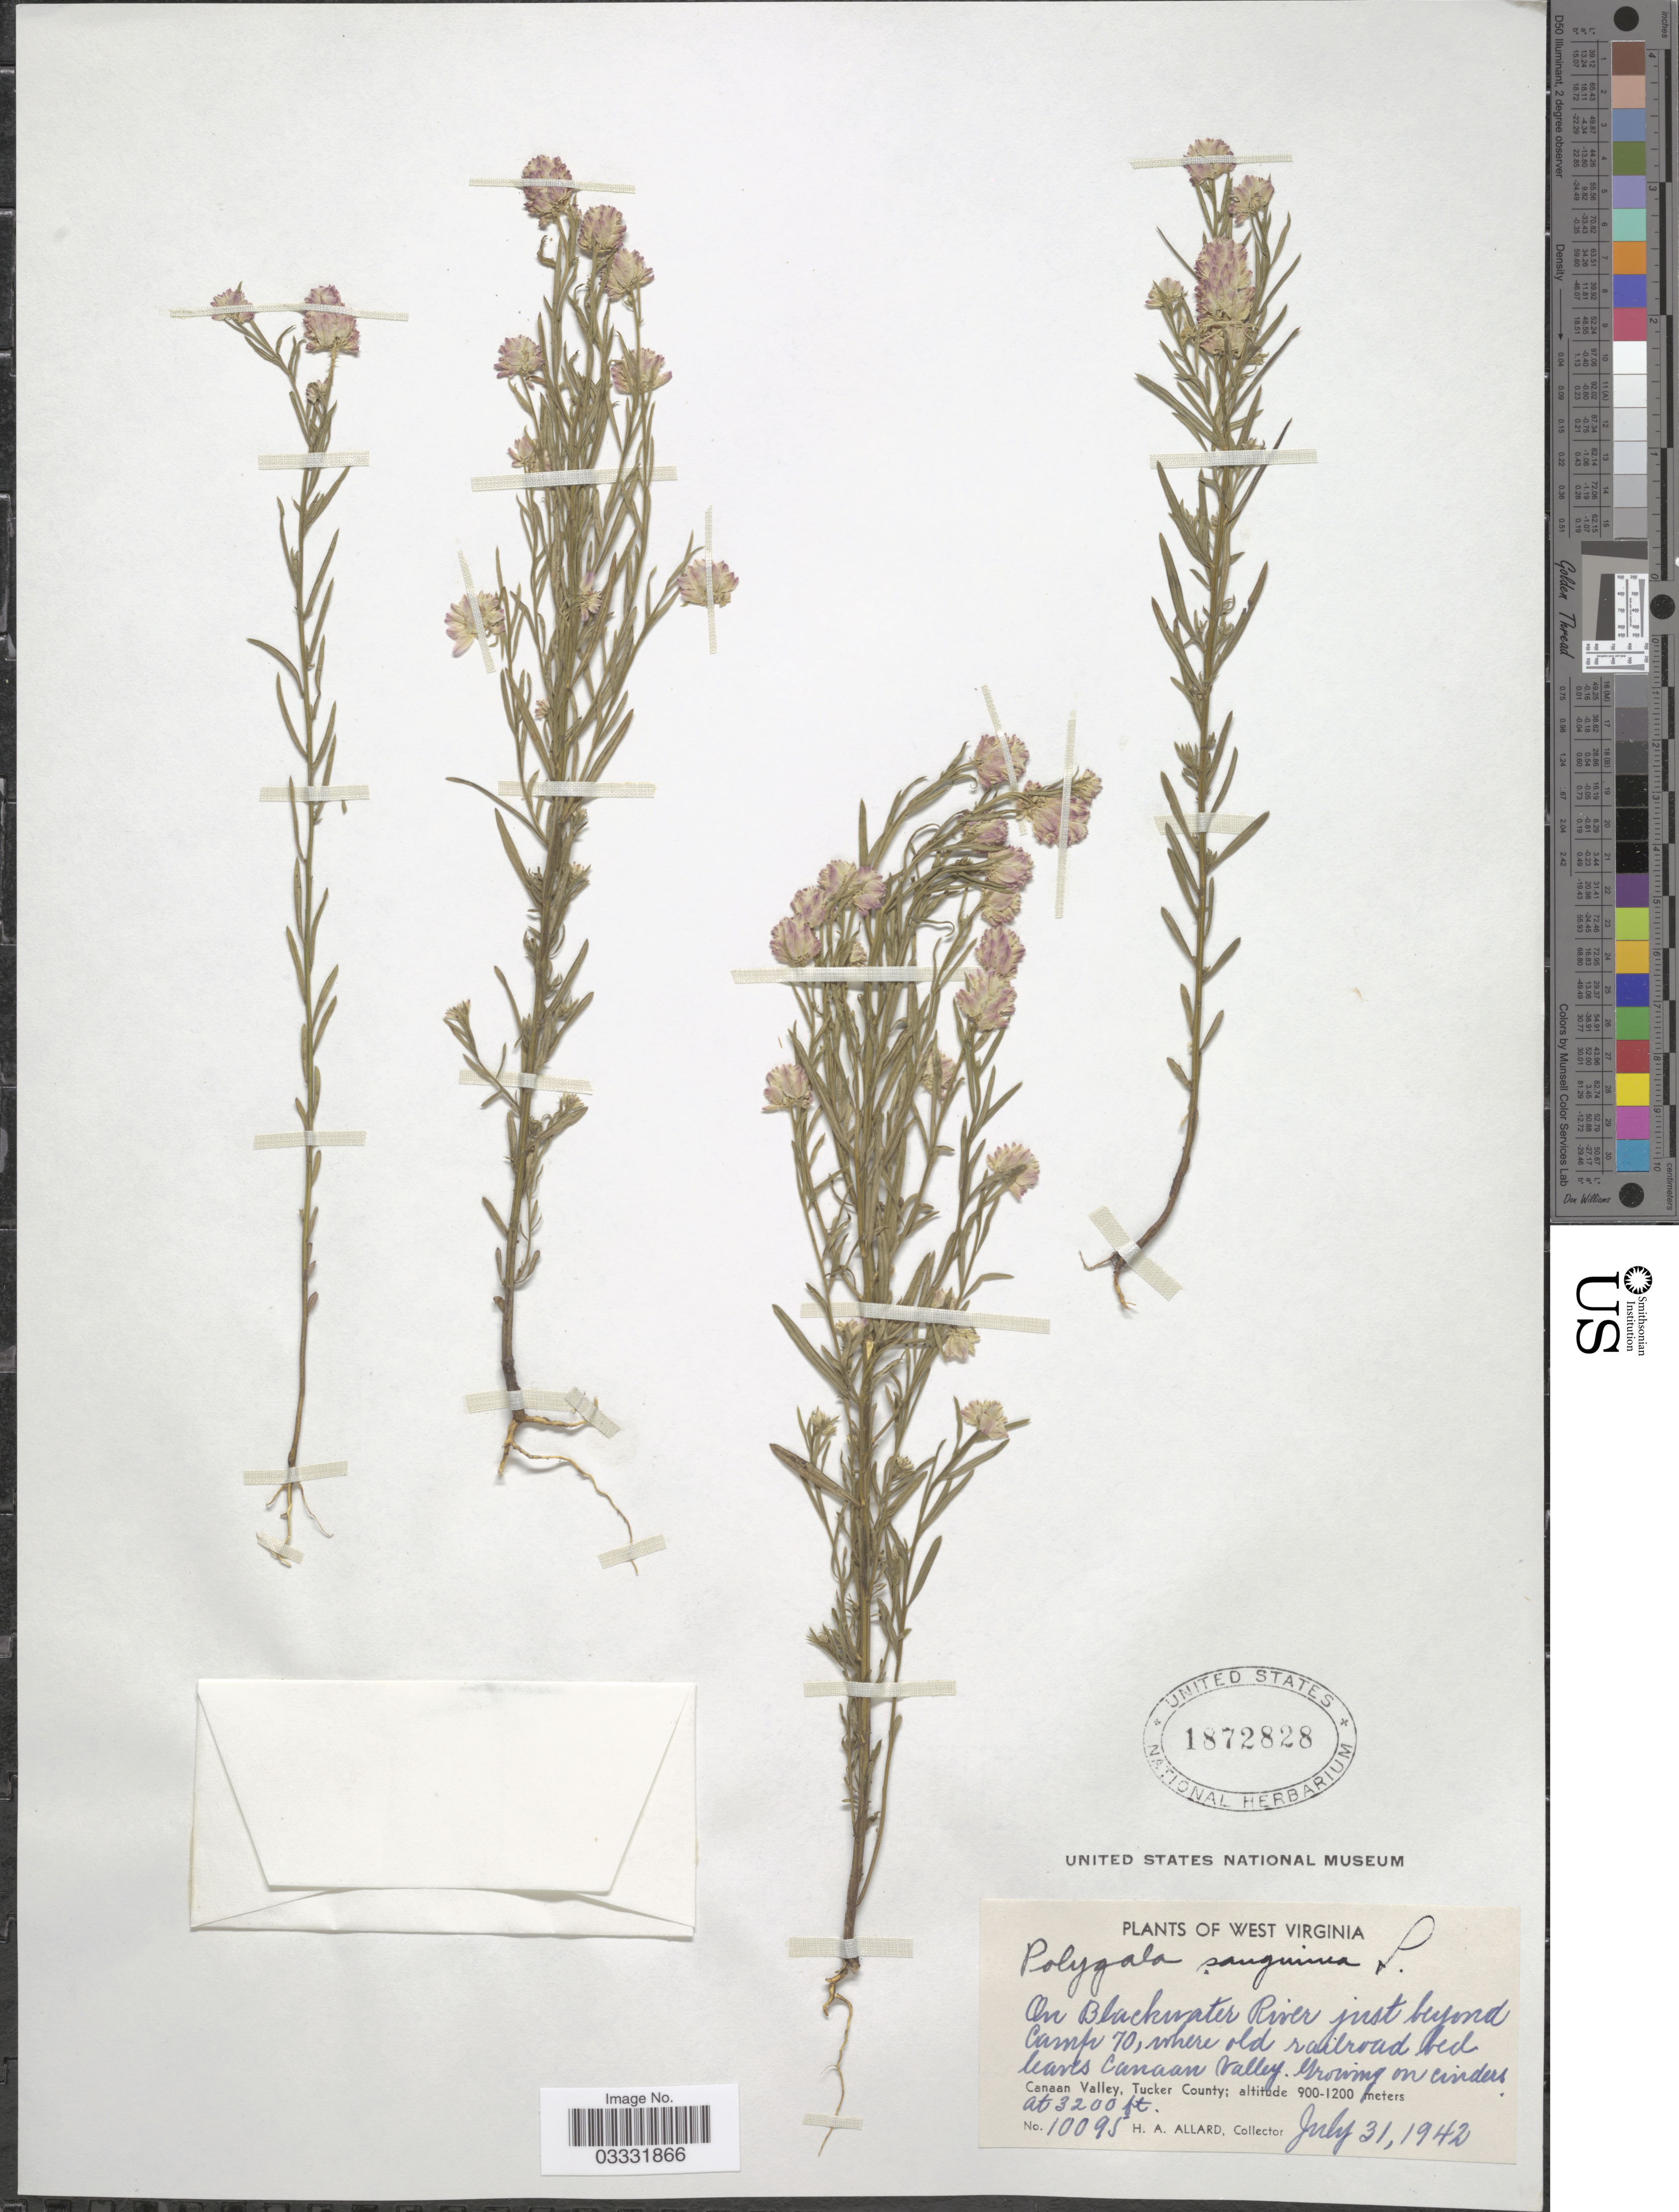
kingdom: Plantae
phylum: Tracheophyta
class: Magnoliopsida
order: Fabales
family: Polygalaceae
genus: Polygala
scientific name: Polygala sanguinea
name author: L.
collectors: H. A. Allard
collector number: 10095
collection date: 1942-07-31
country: United States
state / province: West Virginia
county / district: Tucker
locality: On Blackwater River just beyond Camp 70, where old railroad bed leaves Canaan Valley. Canaan Valley, Tucker County.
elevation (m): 975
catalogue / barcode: US 1872828